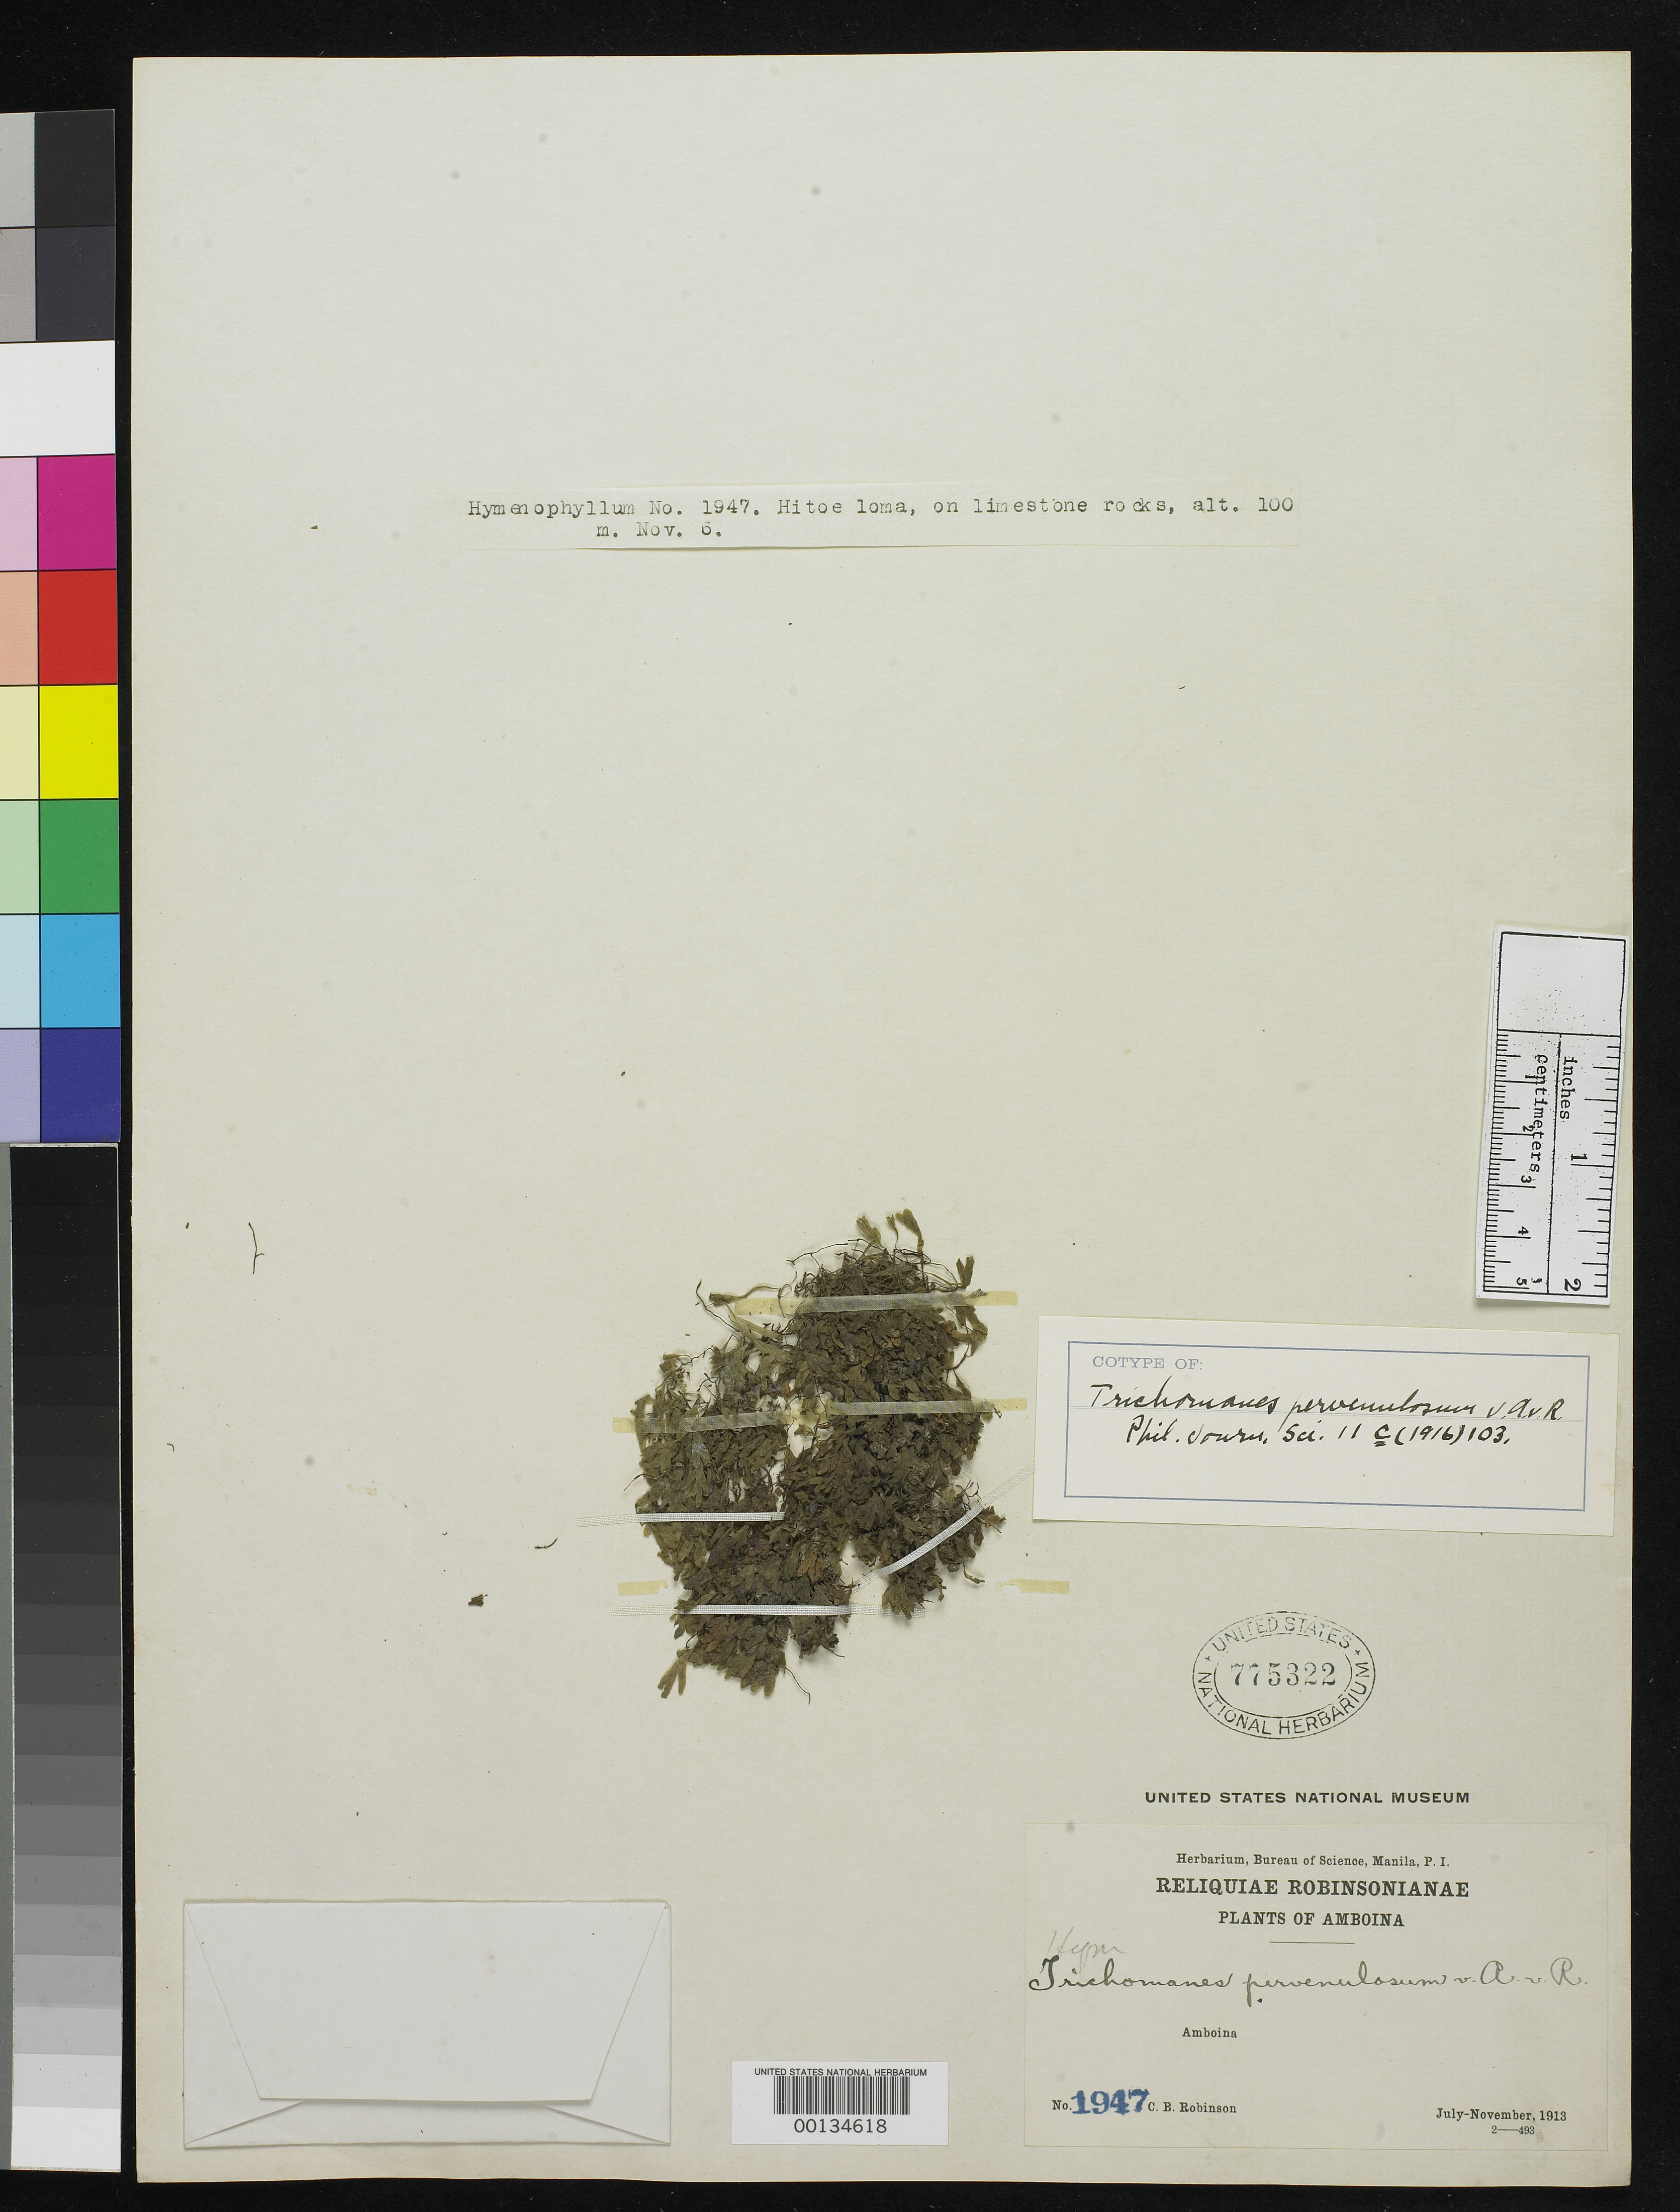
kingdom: Plantae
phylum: Tracheophyta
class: Polypodiopsida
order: Hymenophyllales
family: Hymenophyllaceae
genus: Trichomanes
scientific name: Trichomanes pervenulosum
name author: Alderw.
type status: Isotype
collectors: C. Robinson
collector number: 1947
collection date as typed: Nov 1913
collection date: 1913-11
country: Indonesia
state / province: Maluku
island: Amboina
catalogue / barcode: US 775322